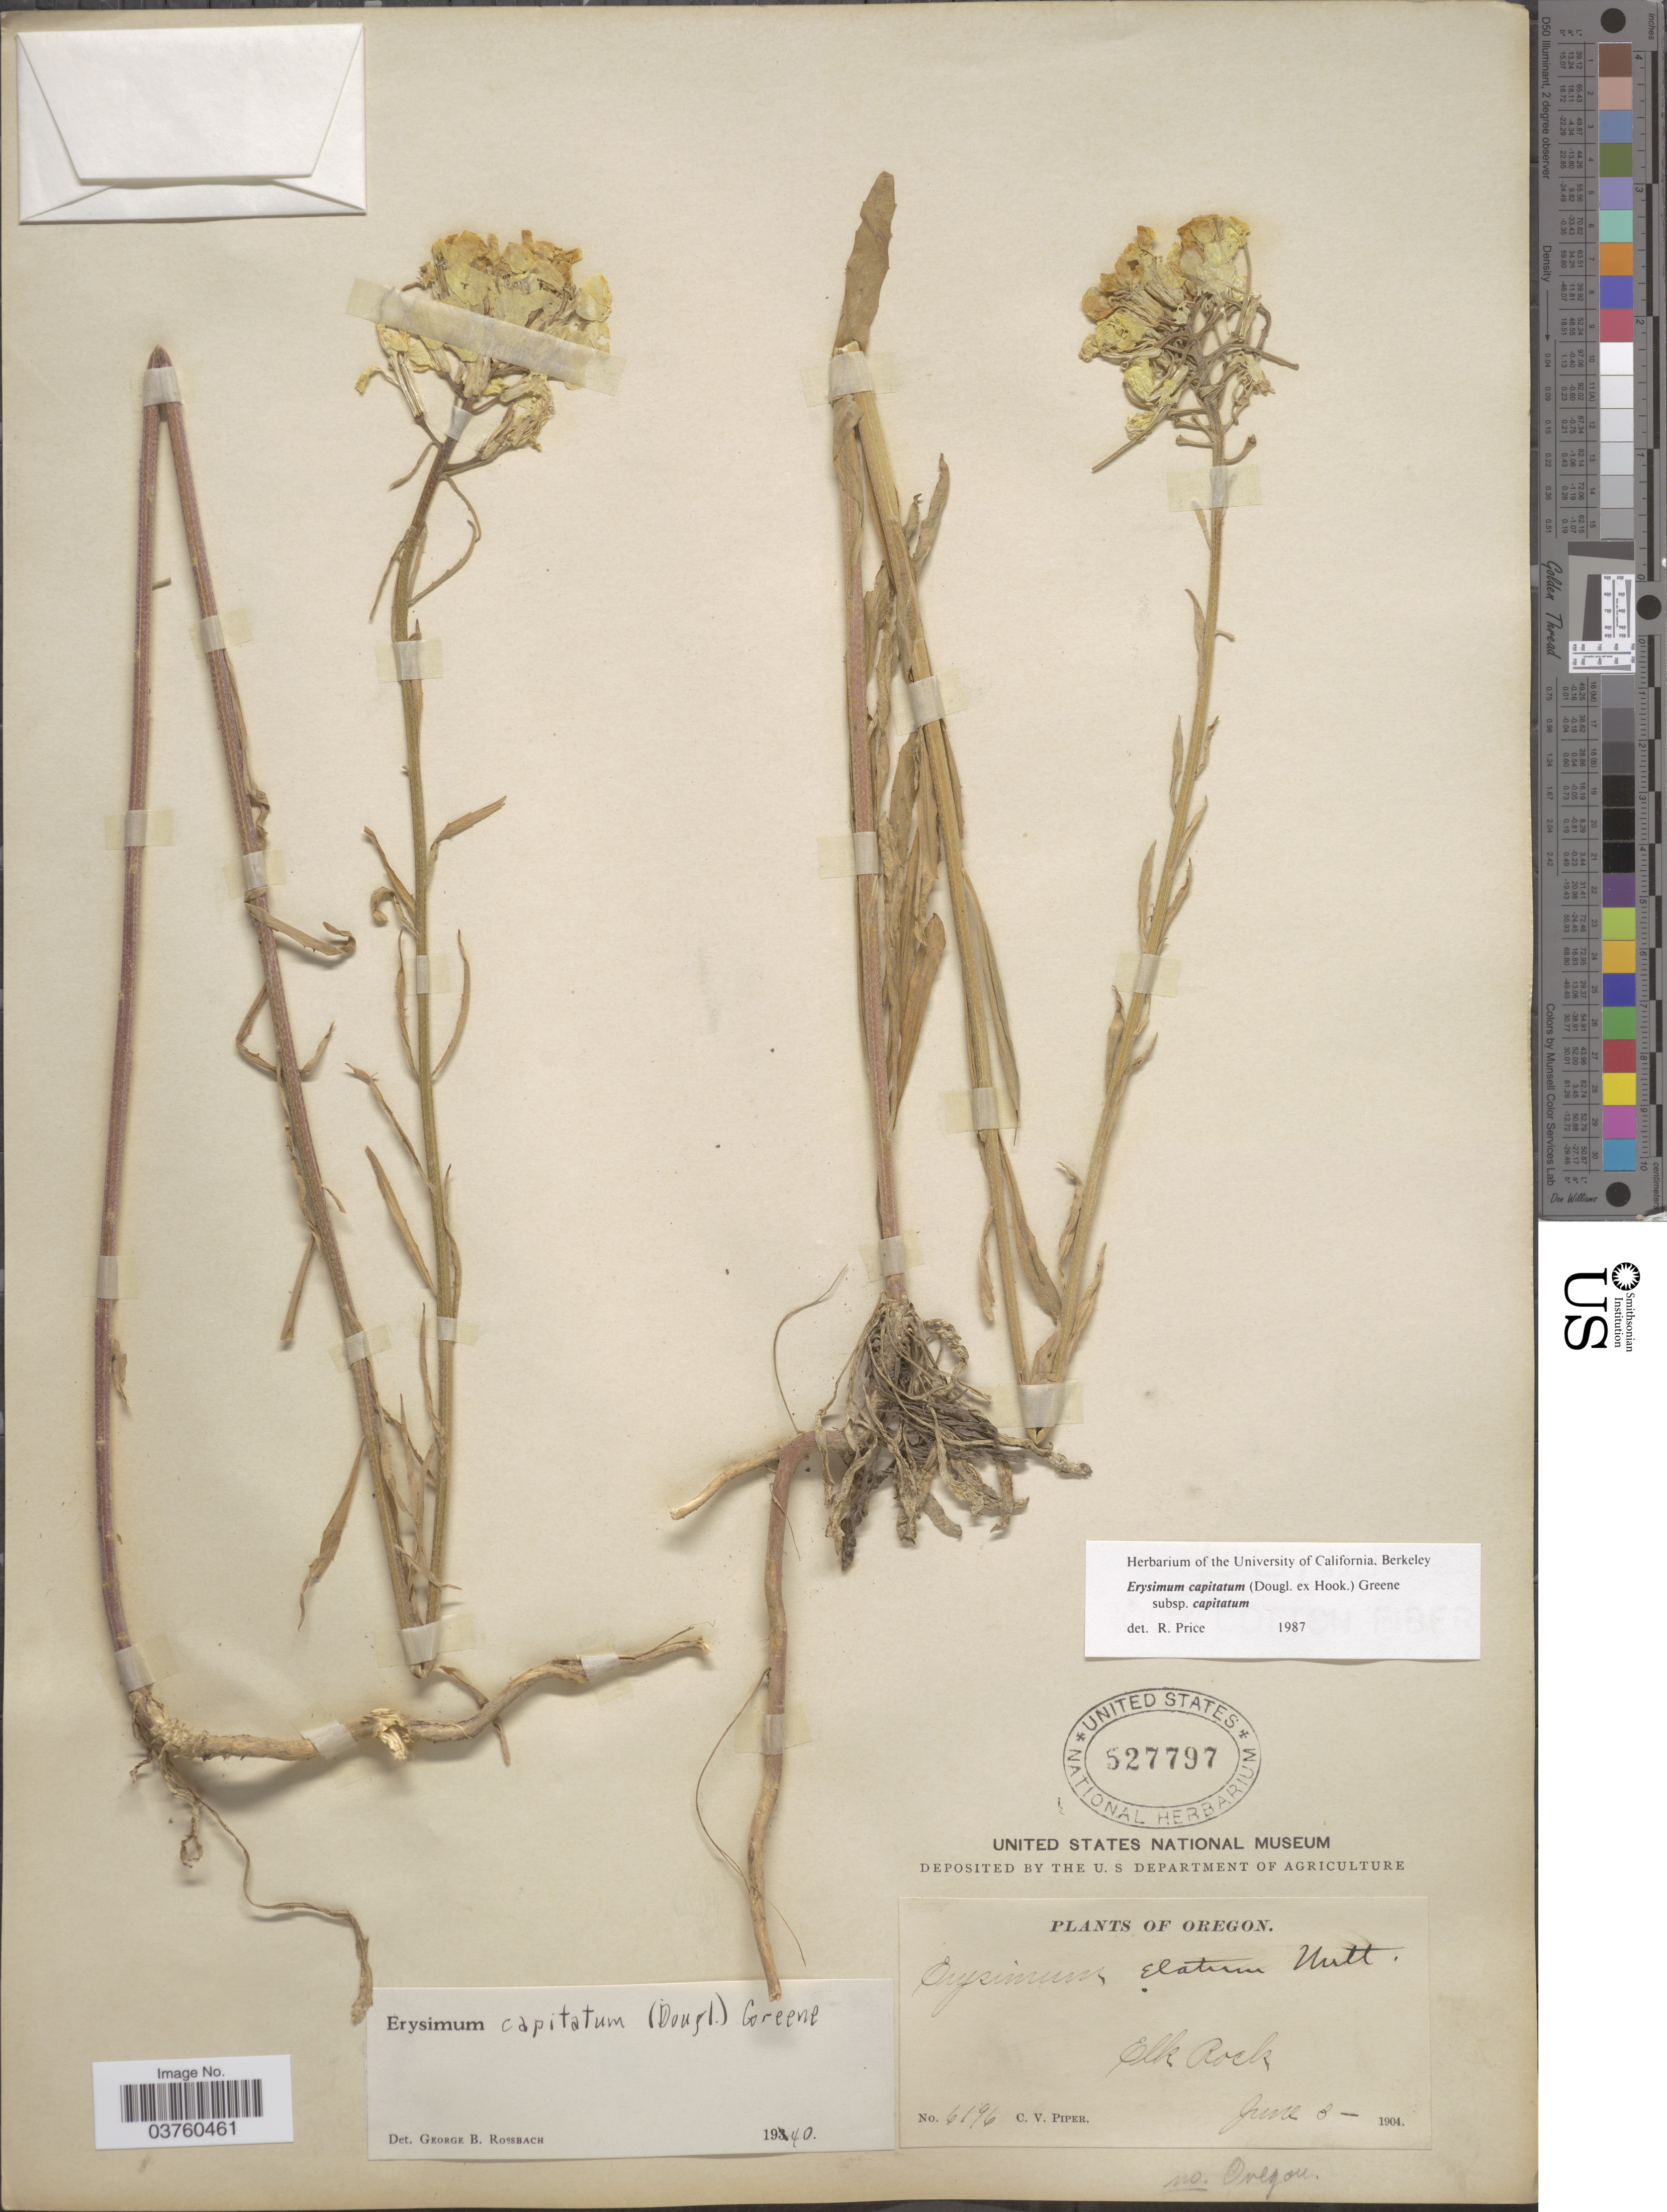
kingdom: Plantae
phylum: Tracheophyta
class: Magnoliopsida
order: Brassicales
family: Brassicaceae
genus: Erysimum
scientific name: Erysimum capitatum subsp. capitatum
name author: (Douglas ex Hook.) Greene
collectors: C. V. Piper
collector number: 6196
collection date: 1904-06-03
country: United States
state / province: Oregon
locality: Elk Rock. No. Oregon.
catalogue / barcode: US 527797